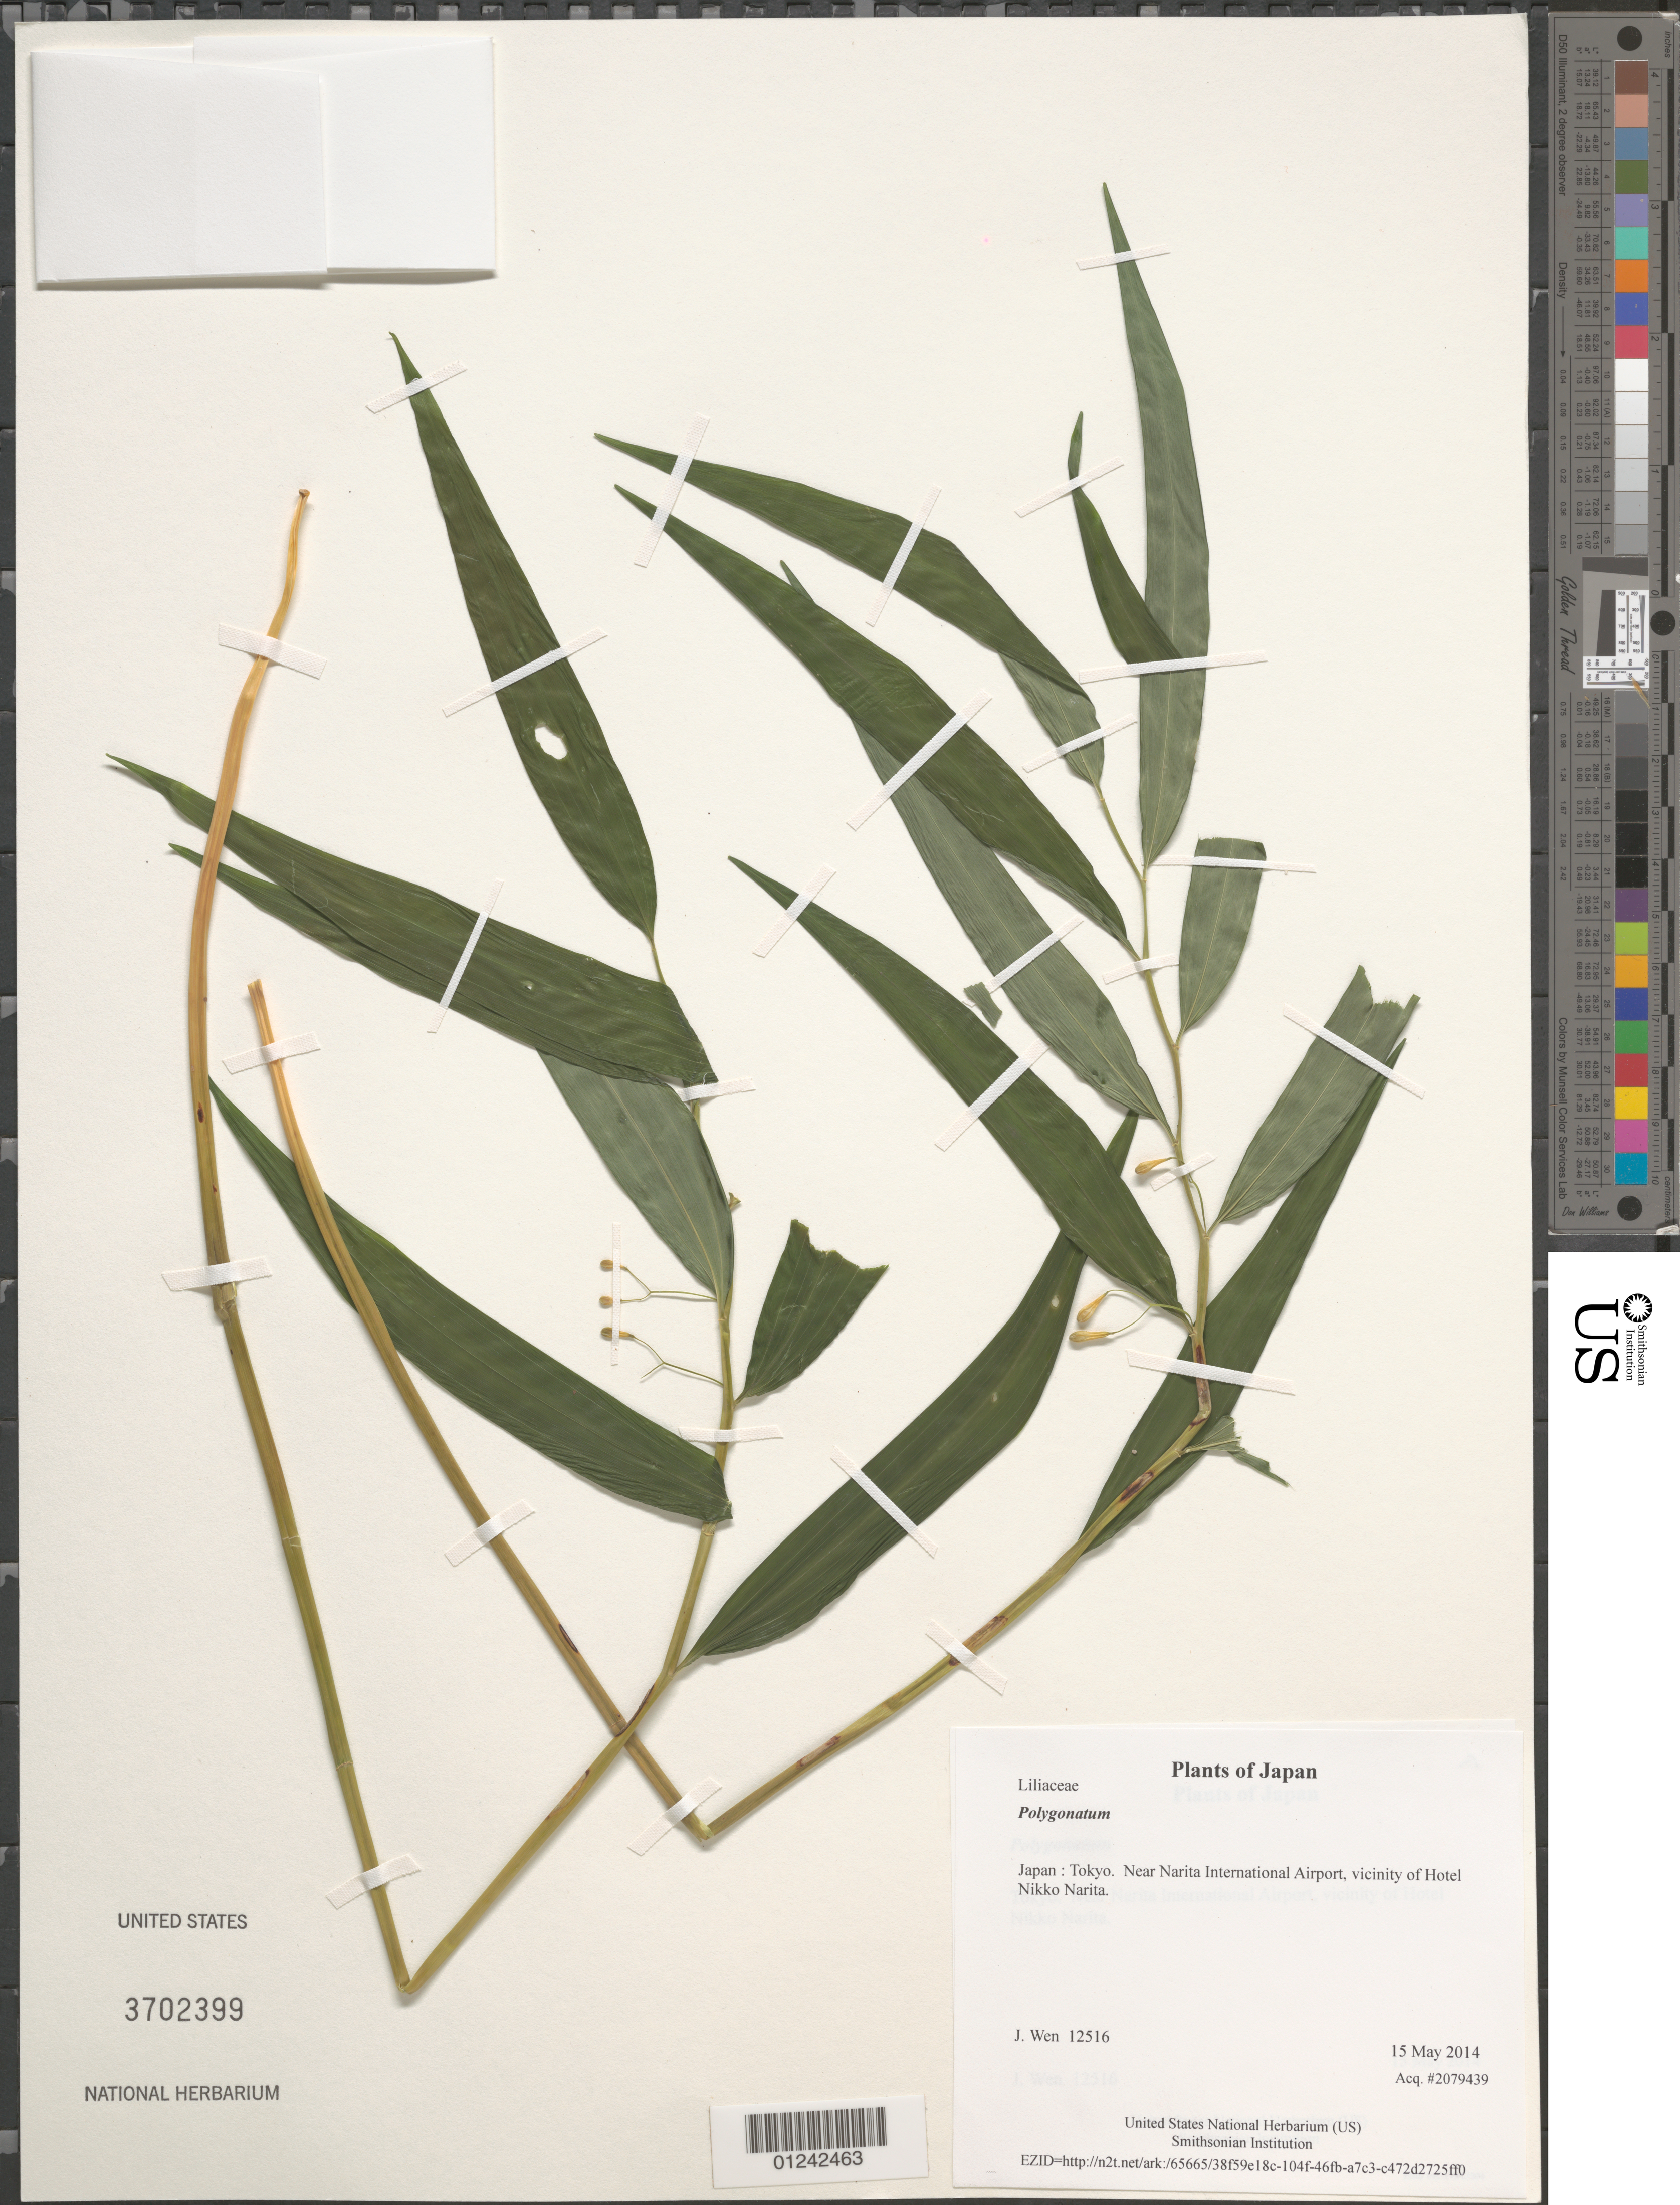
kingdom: Plantae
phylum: Tracheophyta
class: Liliopsida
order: Asparagales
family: Asparagaceae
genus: Polygonatum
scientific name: Polygonatum sp.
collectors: J. Wen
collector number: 12516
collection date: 2014-05-15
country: Japan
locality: Tokyo. Near Narita International Airport, vicinity of Hotel Nikko Narita.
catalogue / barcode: US 3702399